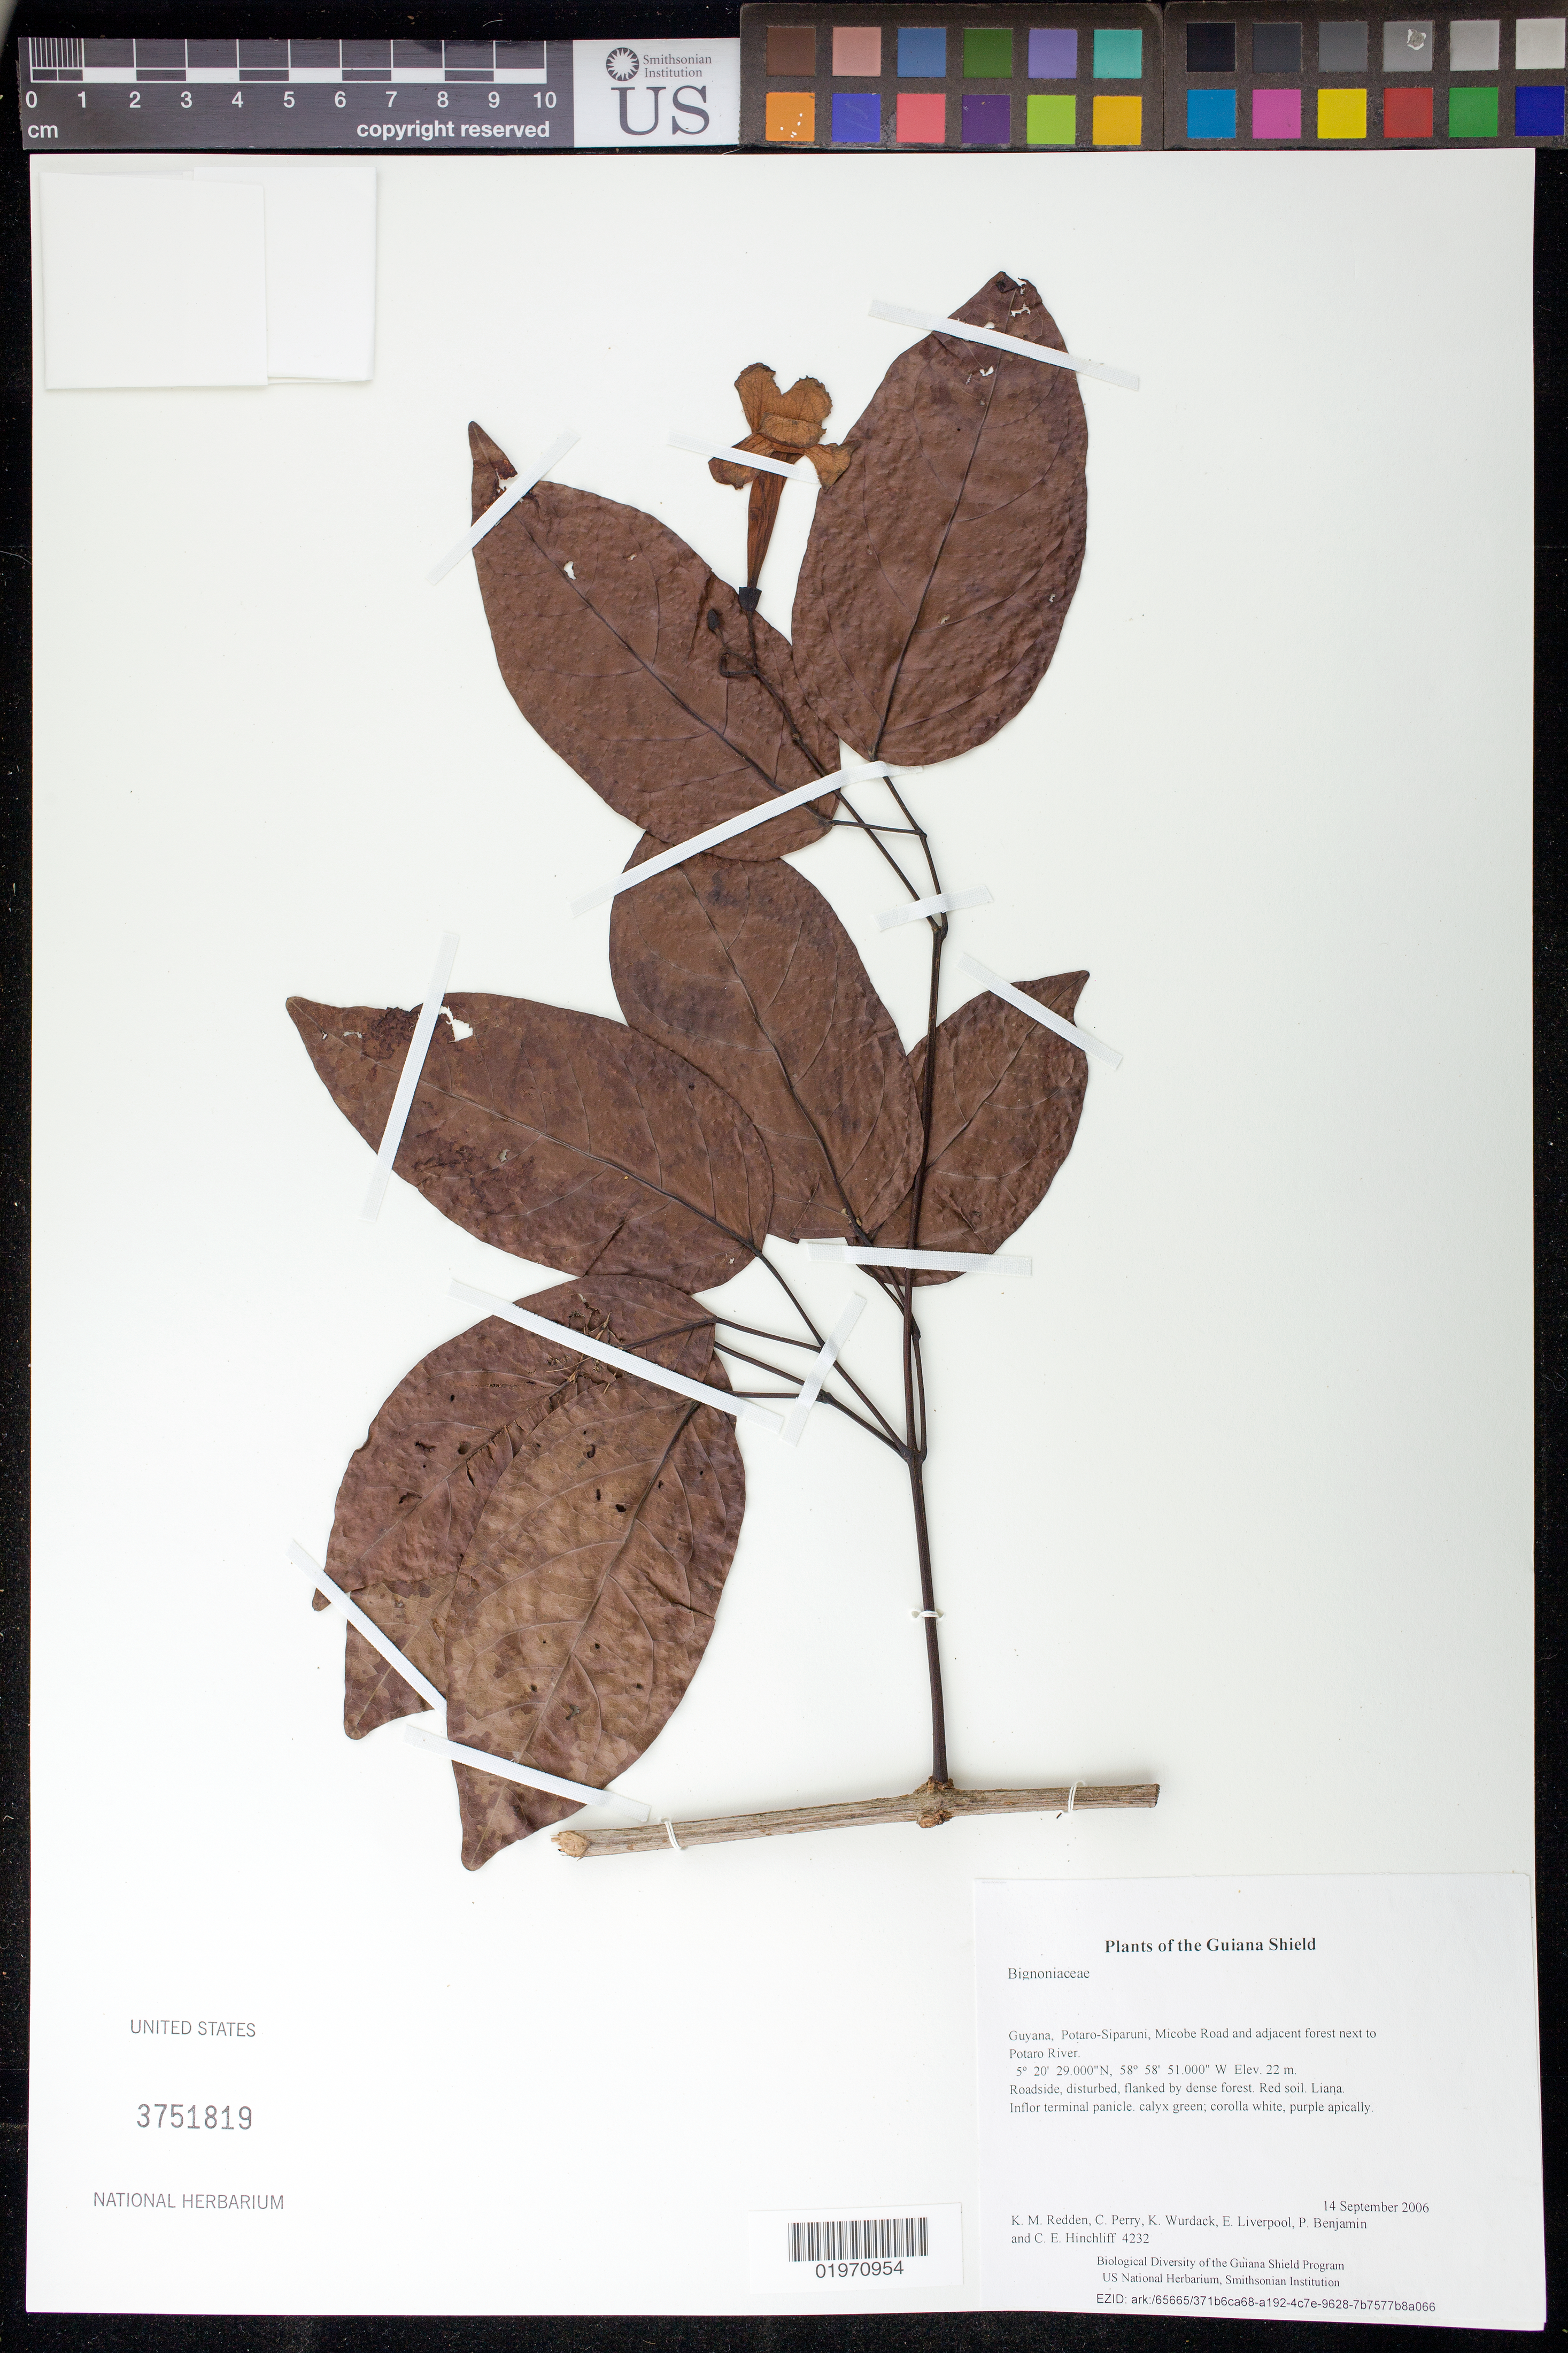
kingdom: Plantae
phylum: Tracheophyta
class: Magnoliopsida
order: Lamiales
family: Bignoniaceae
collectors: K. M. Redden, C. Perry, K. Wurdack, E. Liverpool, P. Benjamin & C. E. Hinchliff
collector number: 4232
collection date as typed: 14 September 2006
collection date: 2006-09-14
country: Guyana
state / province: Potaro-Siparuni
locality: Micobe Road and adjacent forest next to Potaro River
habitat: Roadside, disturbed, flanked by dense forest. Red soil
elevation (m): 22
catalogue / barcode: US 3751819